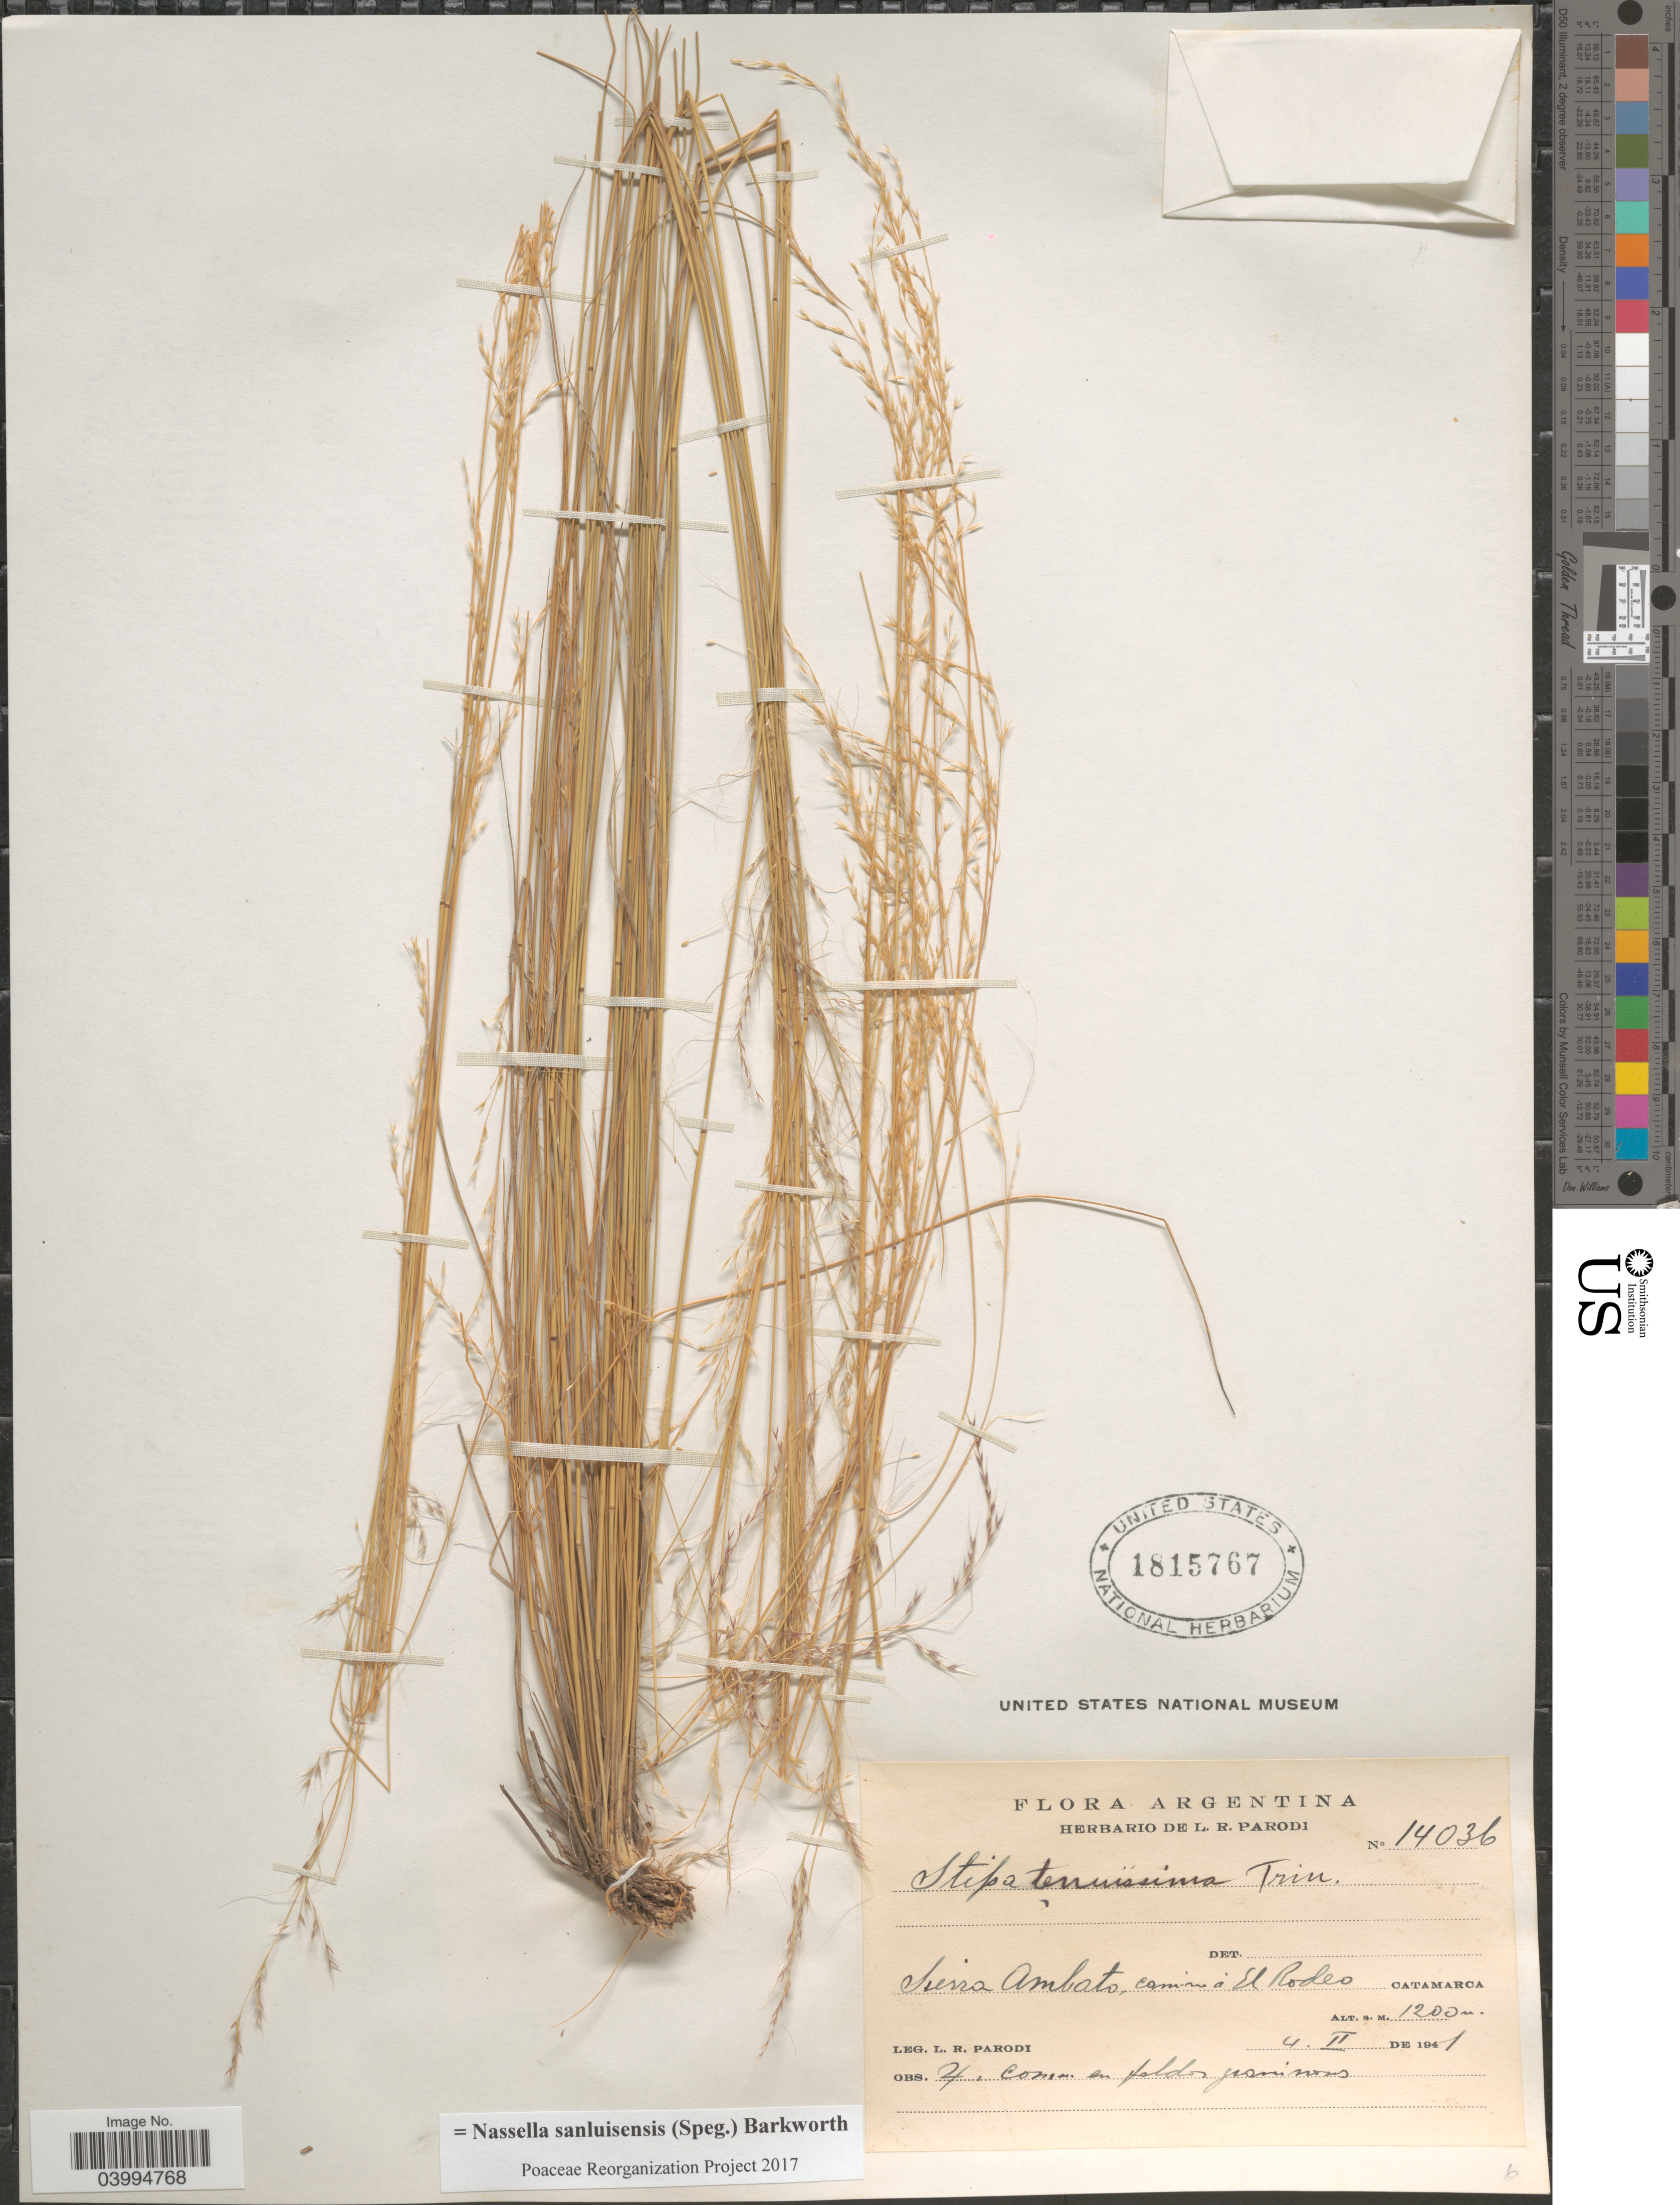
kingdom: Plantae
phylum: Tracheophyta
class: Liliopsida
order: Poales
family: Poaceae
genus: Nassella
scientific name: Nassella sanluisensis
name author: (Speg.) Barkworth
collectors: L. R. Parodi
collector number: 14036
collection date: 1941-02-04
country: Argentina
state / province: Catamarca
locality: Sierra Ambato, camino a El Rodeo.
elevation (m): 1200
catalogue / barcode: US 1815767